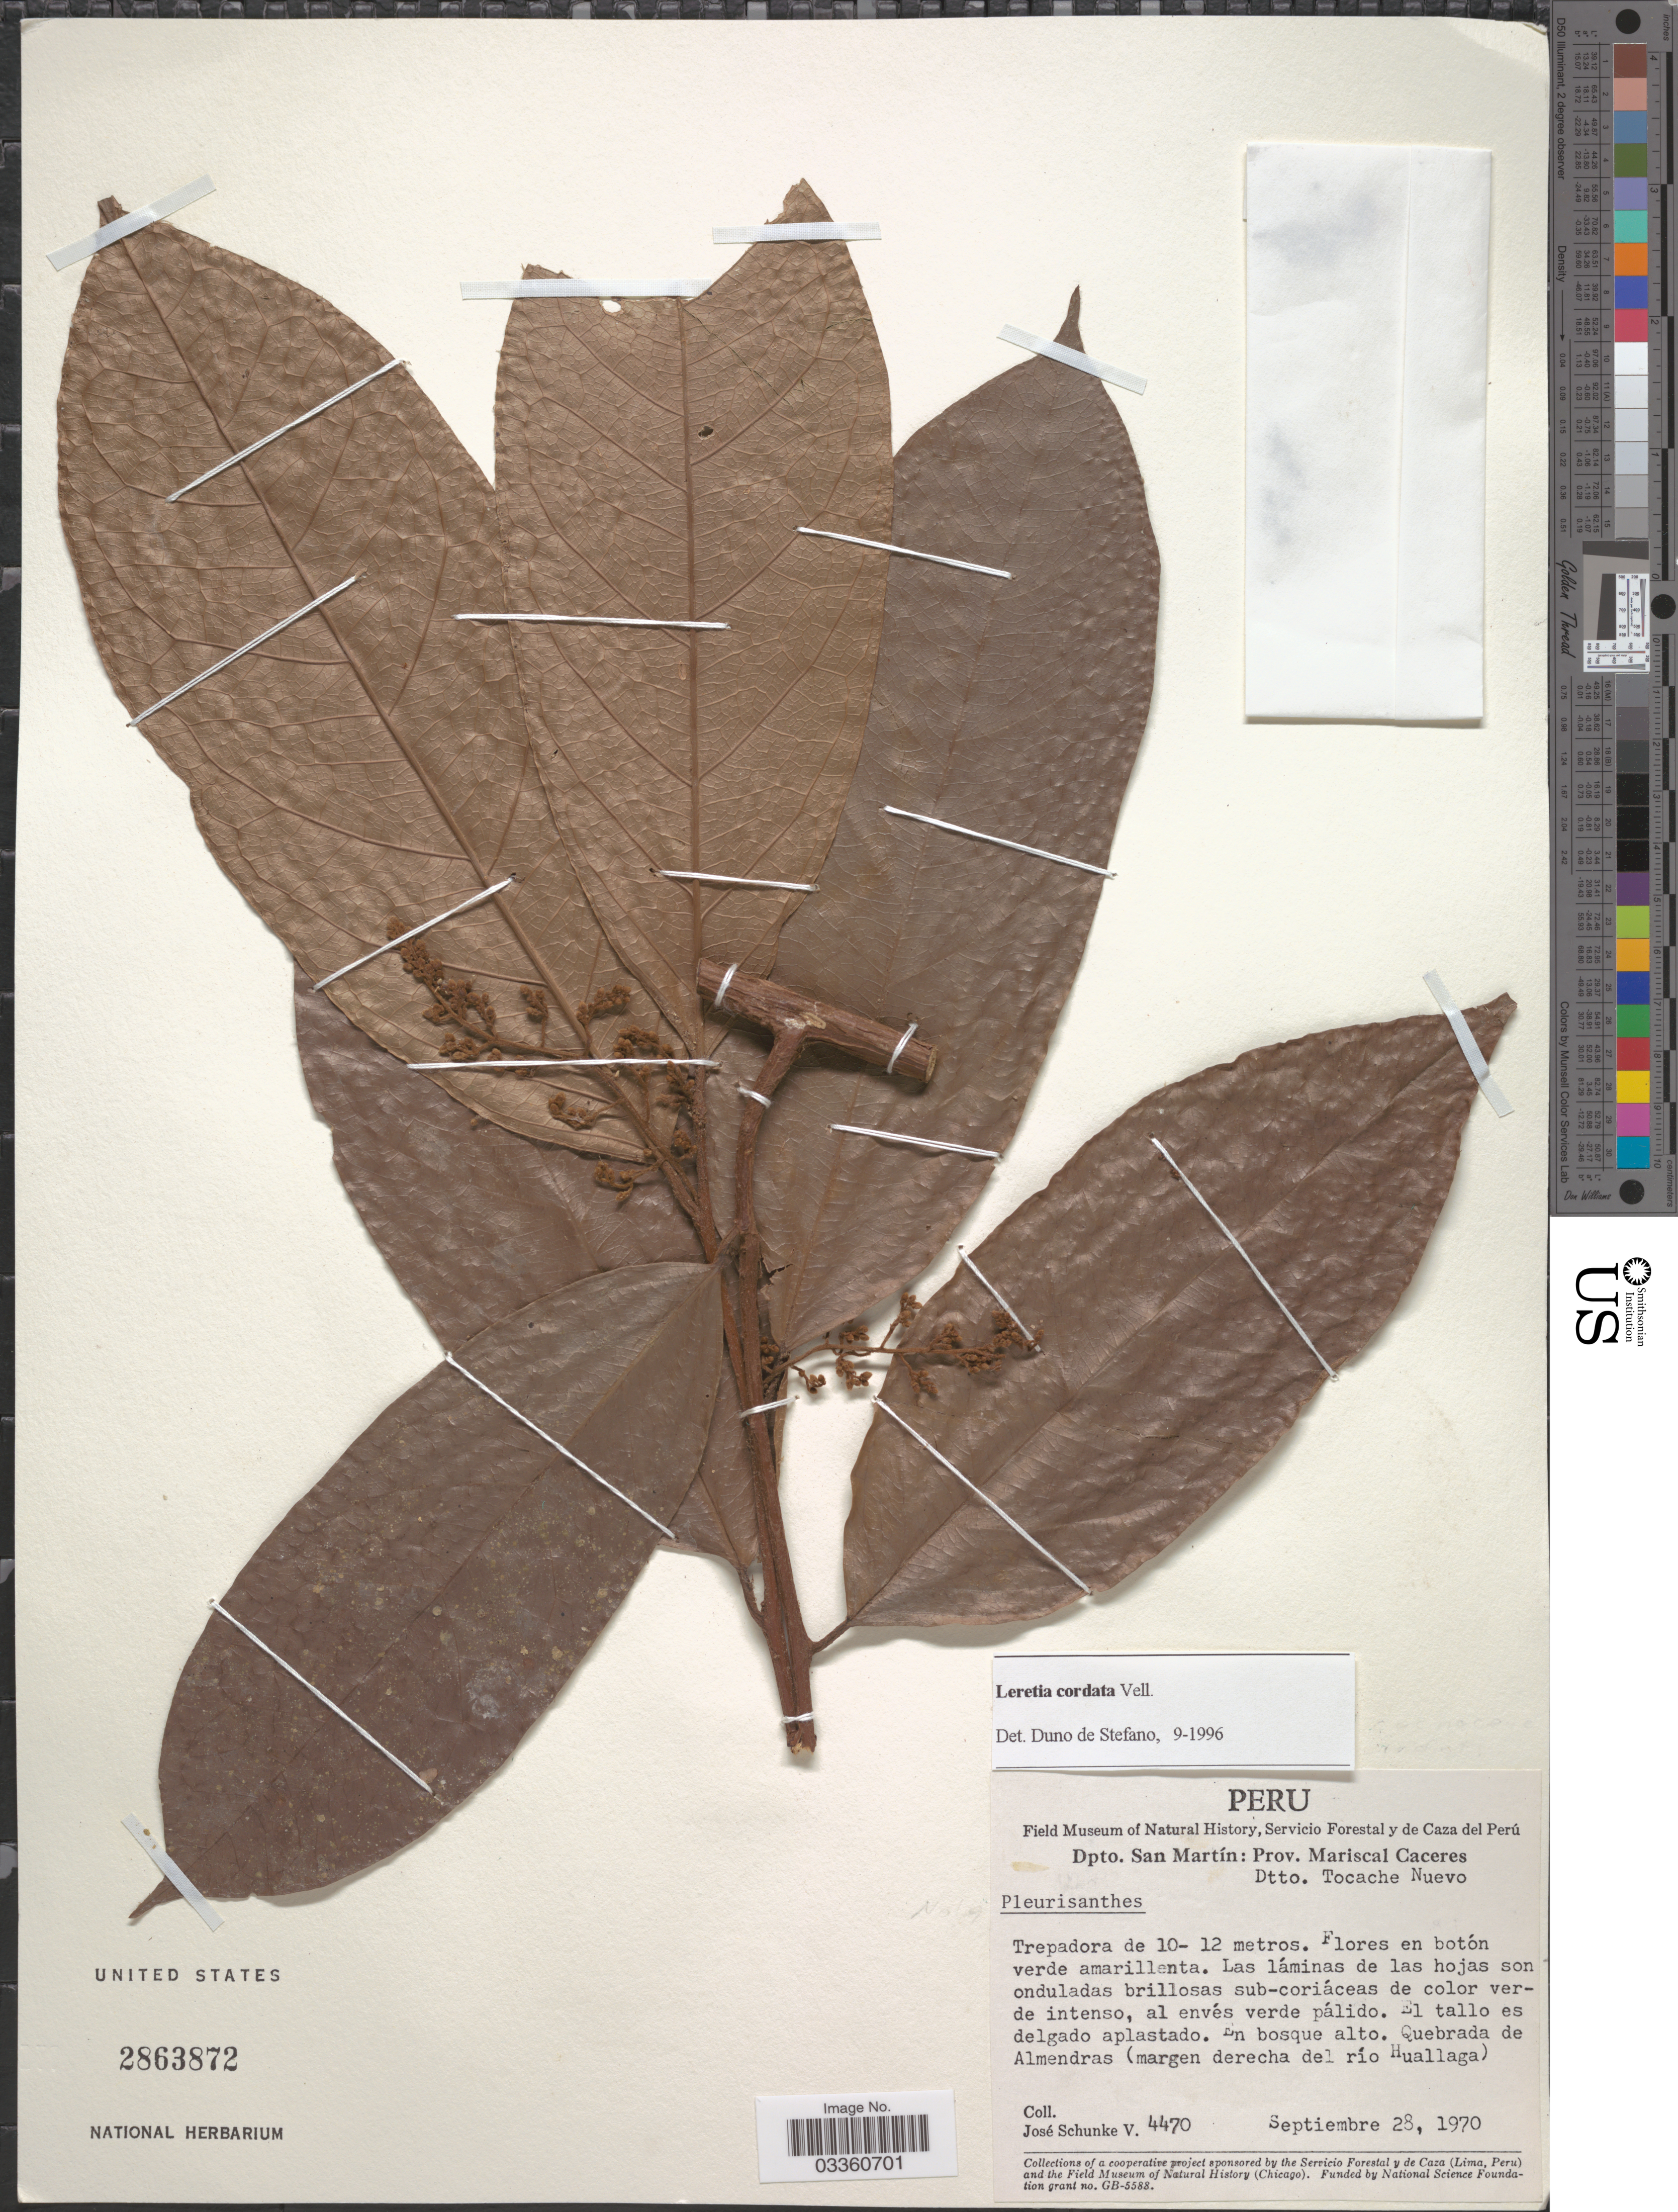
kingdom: Plantae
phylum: Tracheophyta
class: Magnoliopsida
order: Icacinales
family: Icacinaceae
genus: Leretia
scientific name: Leretia cordata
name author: Vell.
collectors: J. Schunke Vigo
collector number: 4470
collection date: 1970-09-28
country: Peru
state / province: San Martín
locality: Dpto. San Martín: Prov. Mariscal Caceres, Dtto. Tocache Nuevo, Quebrada de Almendras (margen derecha del río Huallaga).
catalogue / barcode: US 2863872